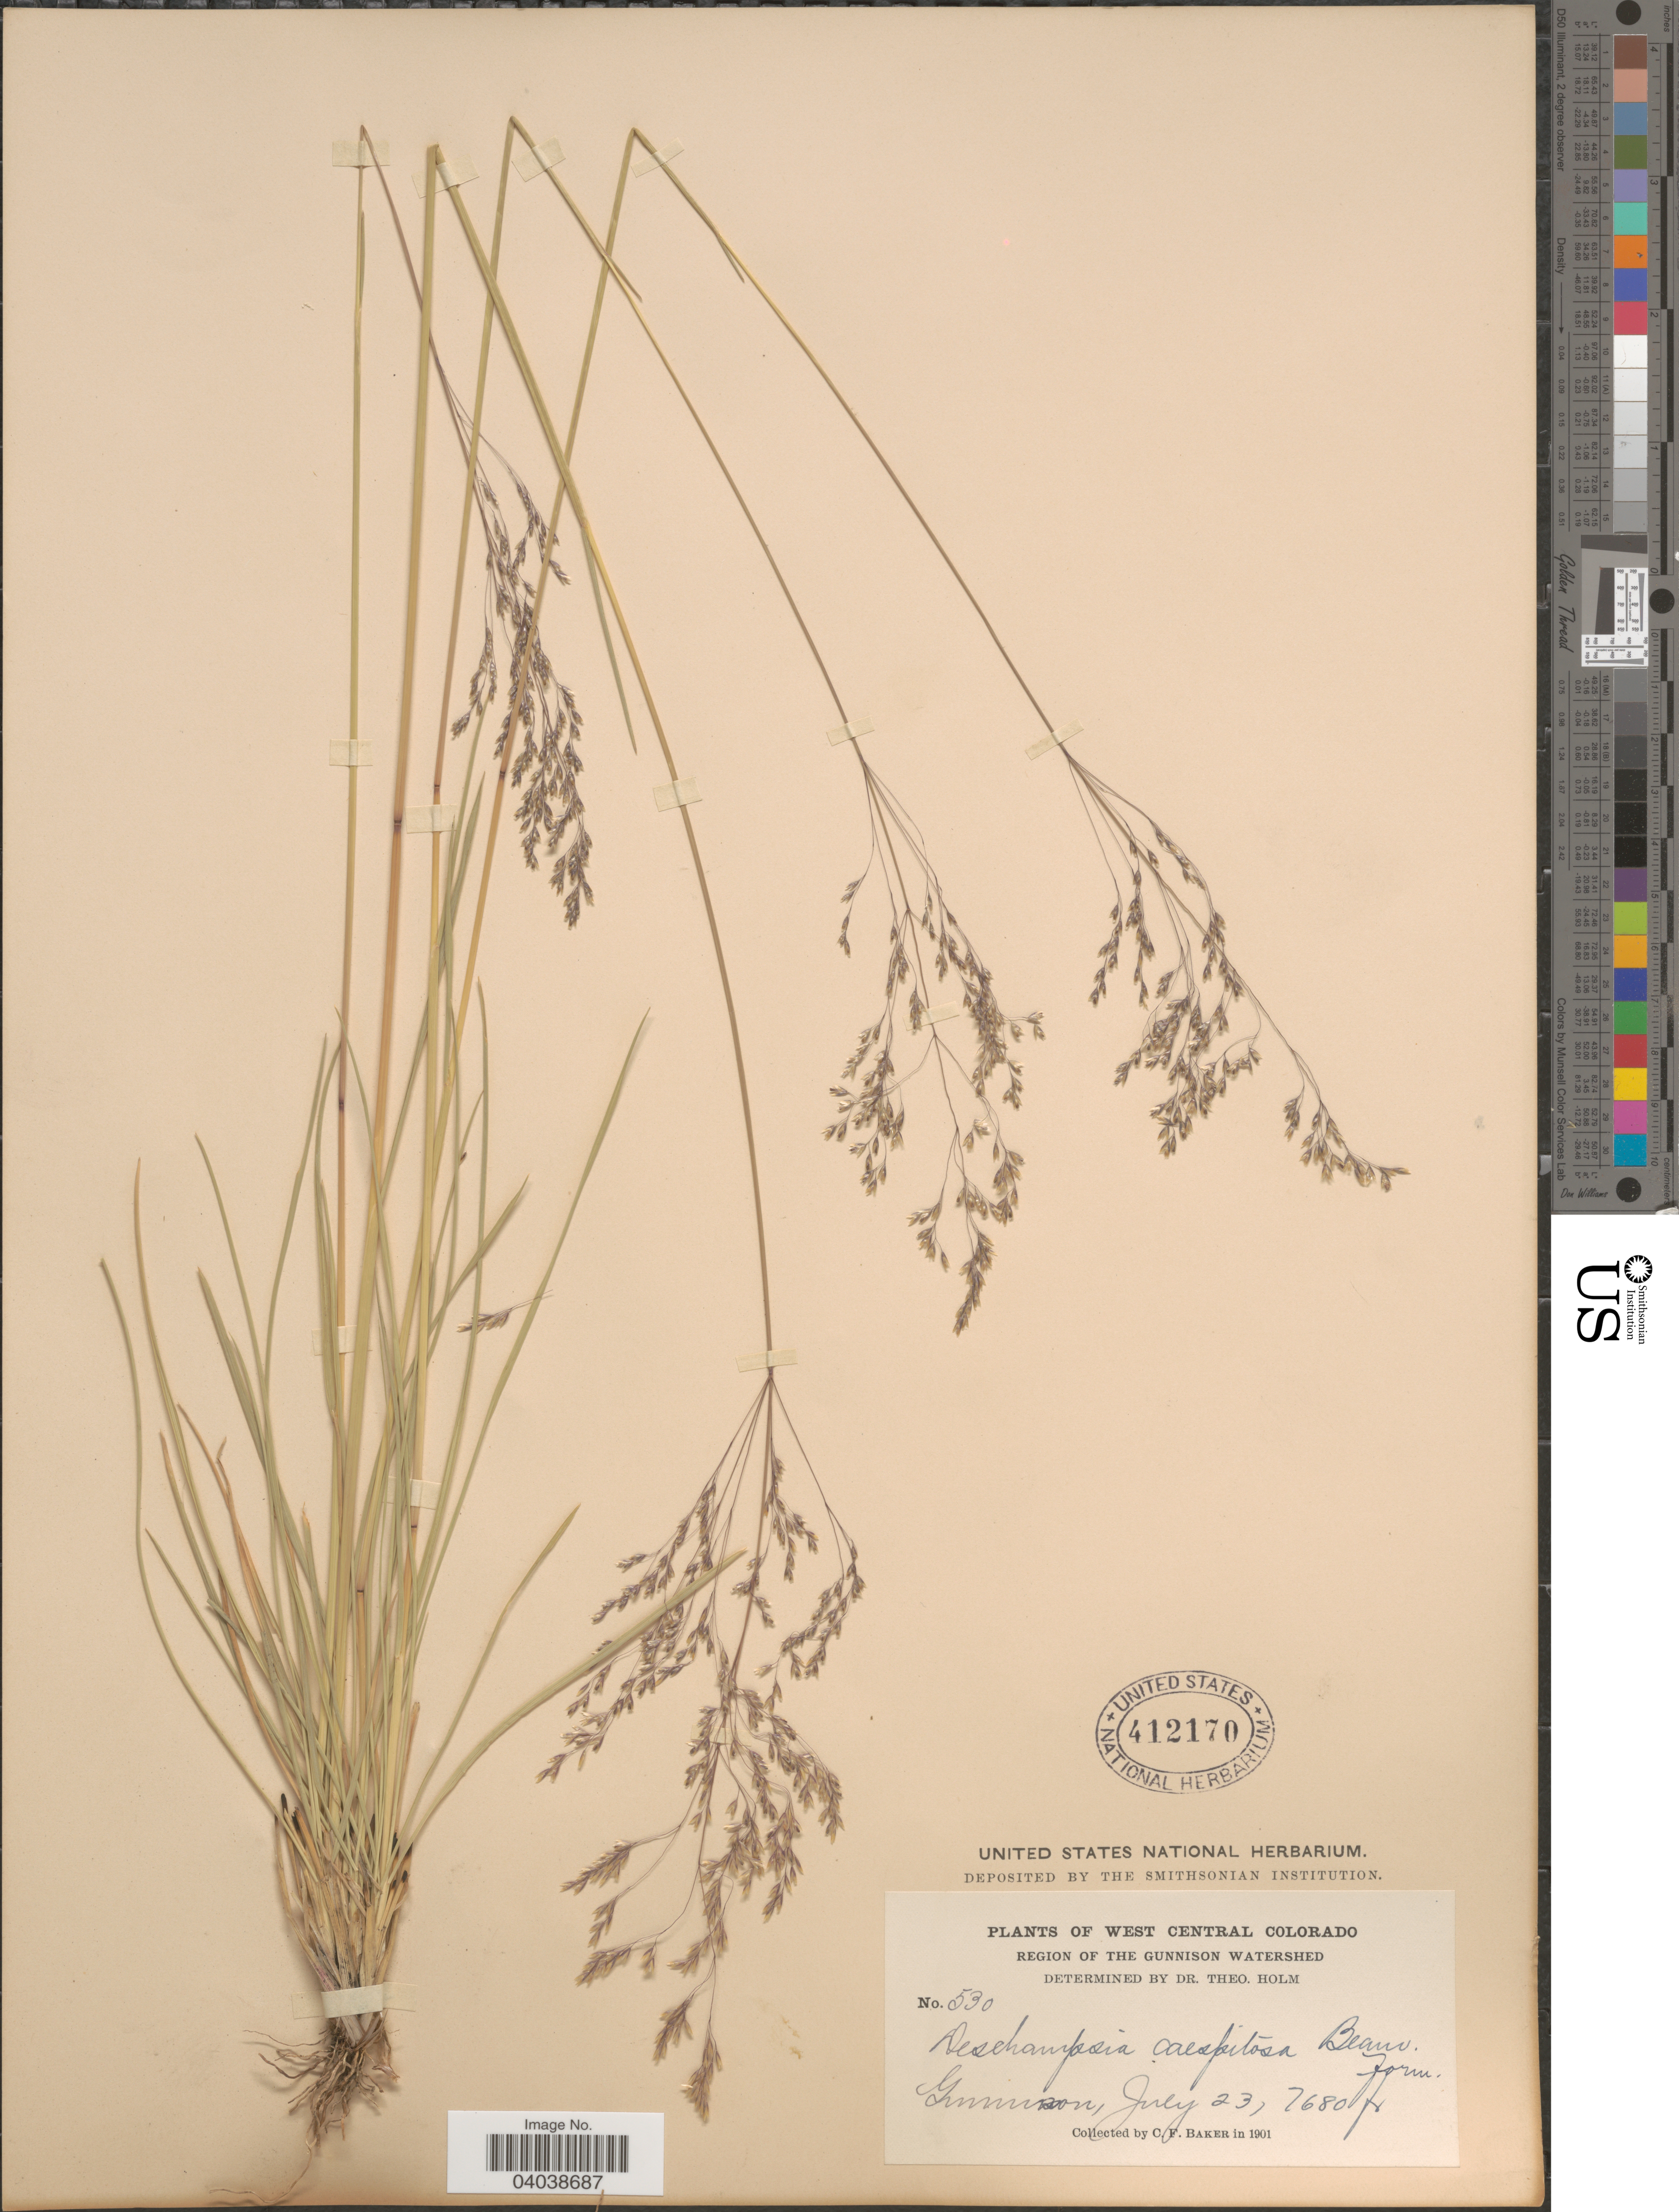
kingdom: Plantae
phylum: Tracheophyta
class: Liliopsida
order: Poales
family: Poaceae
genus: Deschampsia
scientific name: Deschampsia cespitosa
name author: (L.) P. Beauv.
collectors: C. F. Baker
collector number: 530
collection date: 1901-07-23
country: United States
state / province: Colorado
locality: West Central Colorado. Region of the Gunnison Watershed. Gunnison.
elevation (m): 2341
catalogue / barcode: US 412170